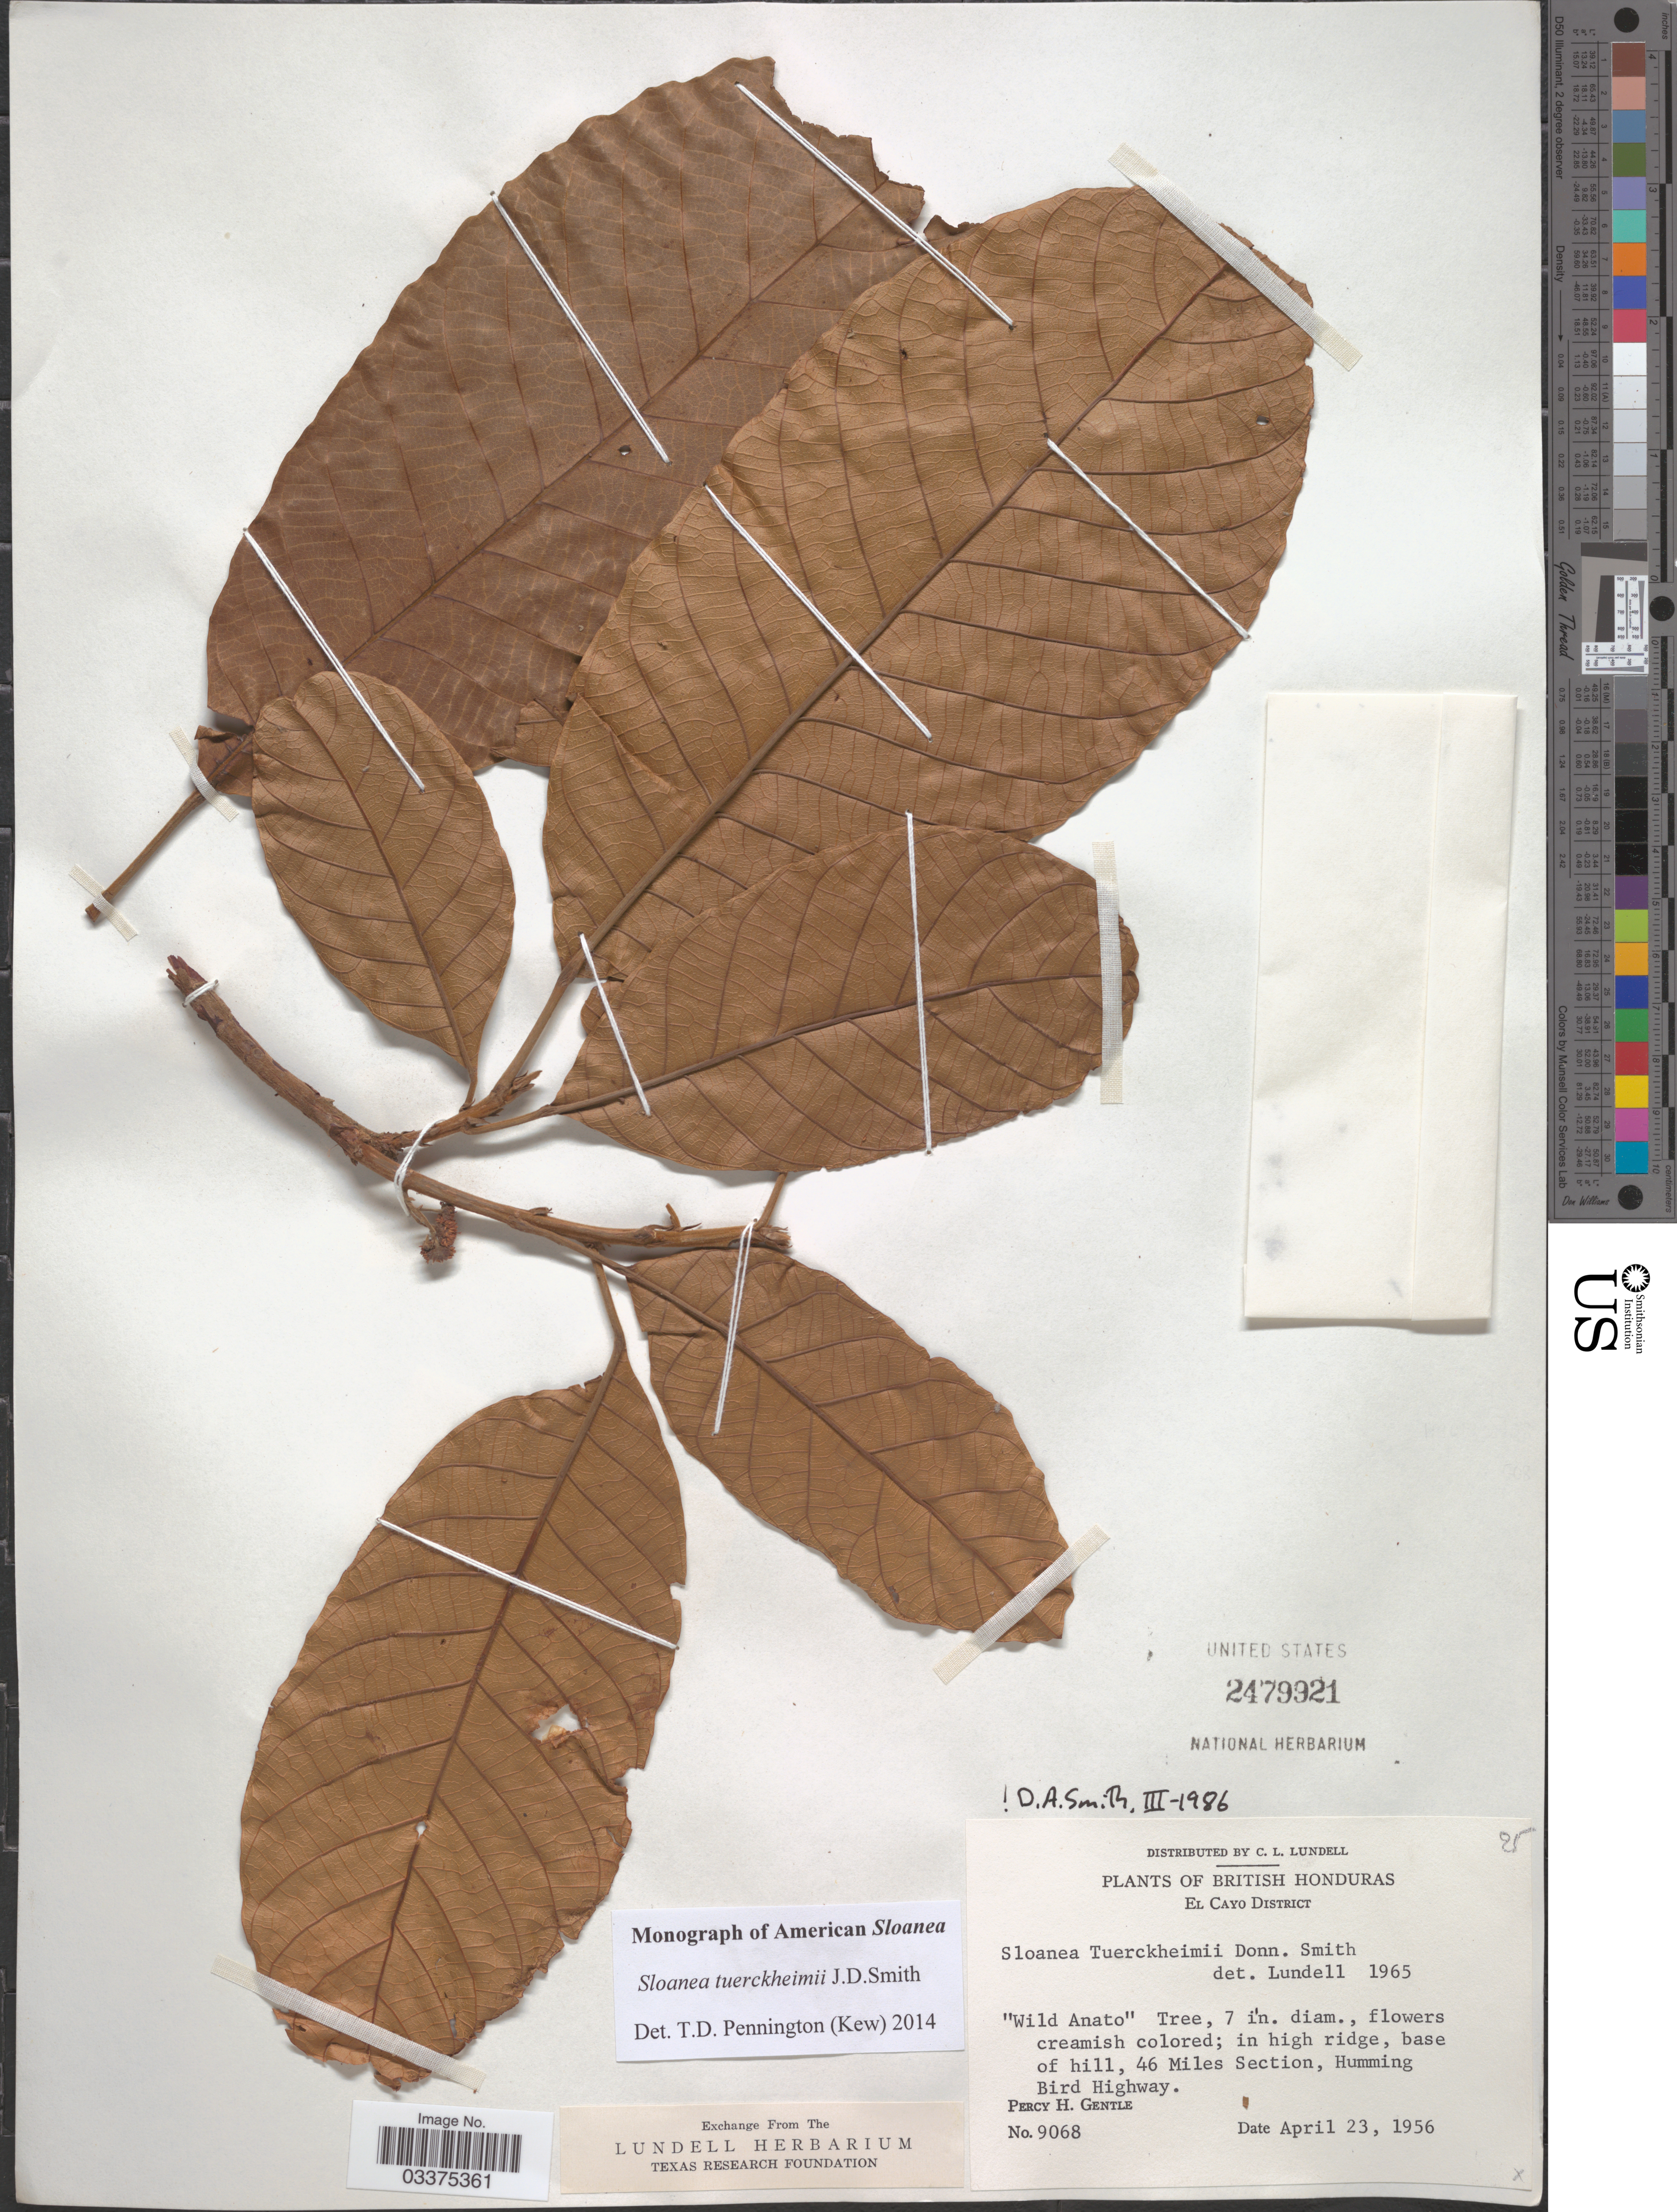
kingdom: Plantae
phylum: Tracheophyta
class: Magnoliopsida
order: Oxalidales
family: Elaeocarpaceae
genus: Sloanea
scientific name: Sloanea tuerckheimii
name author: Donn. Sm.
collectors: P. H. Gentle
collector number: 9068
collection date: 1956-04-23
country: Belize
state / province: Cayo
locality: British Honduras. El Cayo District. Base of hill, 46 Miles Section, Humming Bird Highway.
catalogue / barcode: US 2479921